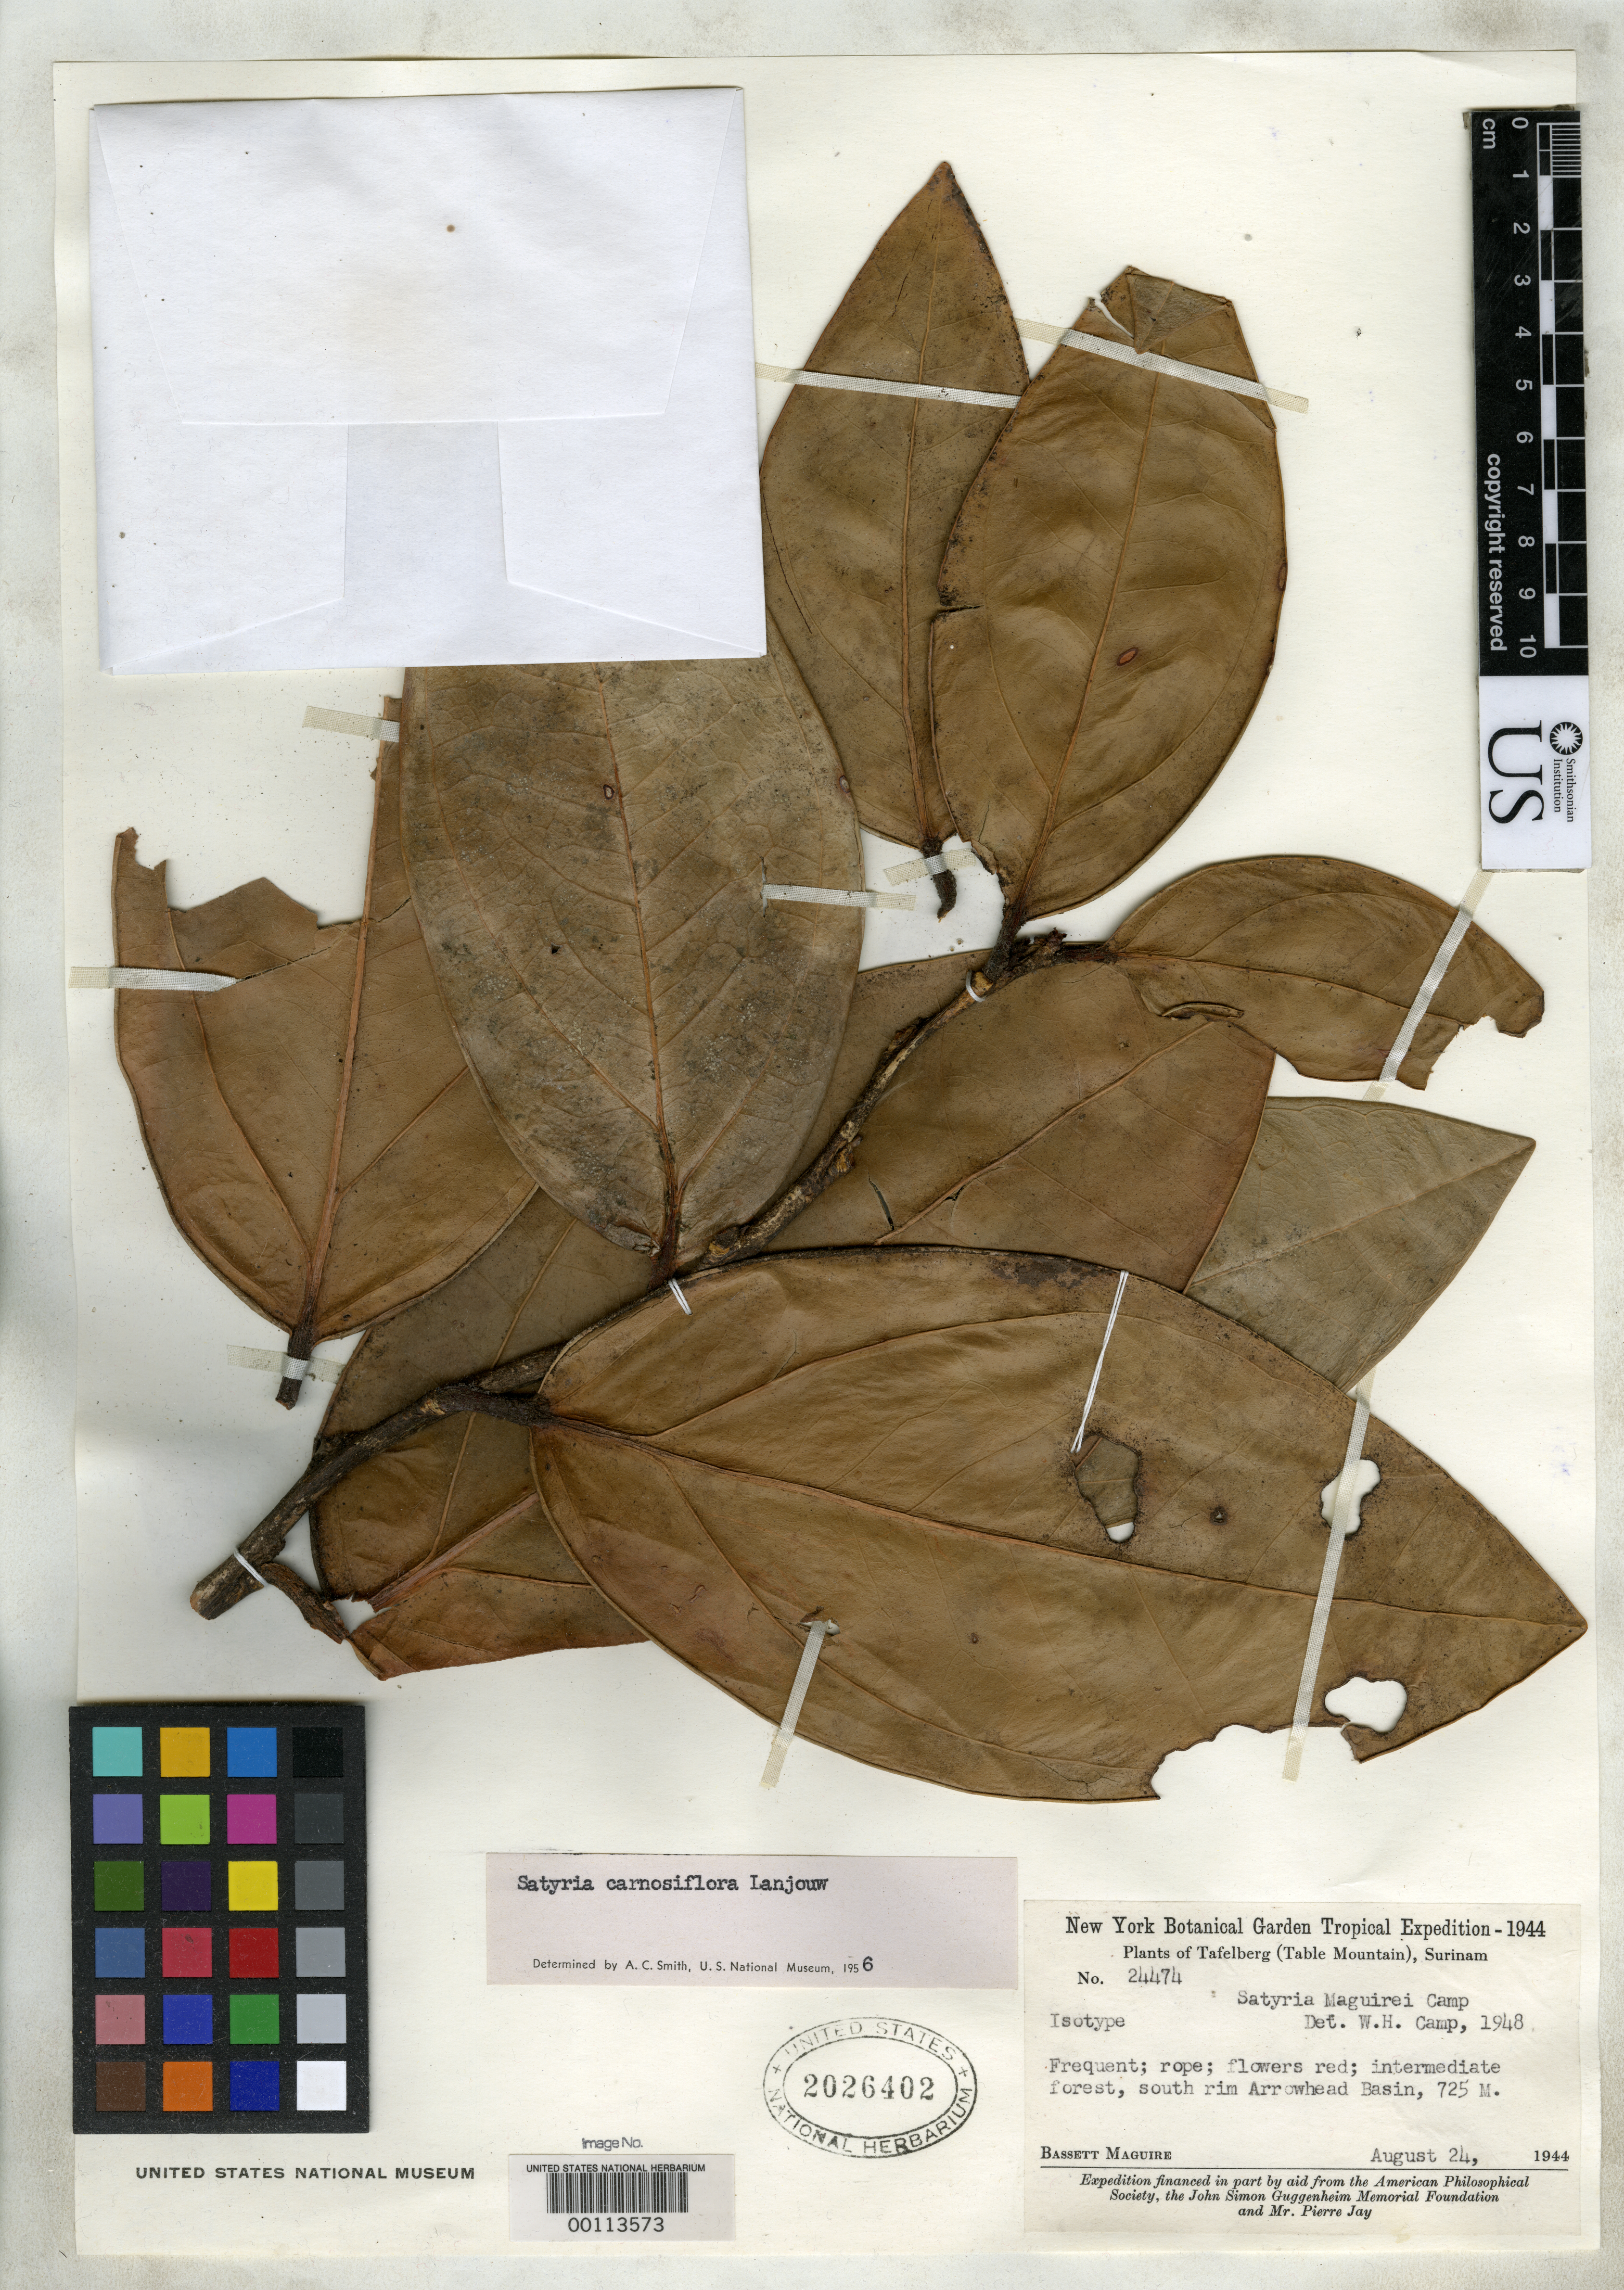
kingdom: Plantae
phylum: Tracheophyta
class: Magnoliopsida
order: Ericales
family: Ericaceae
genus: Satyria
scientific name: Satyria maguirei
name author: Camp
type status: Isotype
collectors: B. Maguire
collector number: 24474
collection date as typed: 24 Aug 1944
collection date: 1944-08-24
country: Suriname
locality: S rim of Arrowhead Basin.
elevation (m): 725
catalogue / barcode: US 2026402